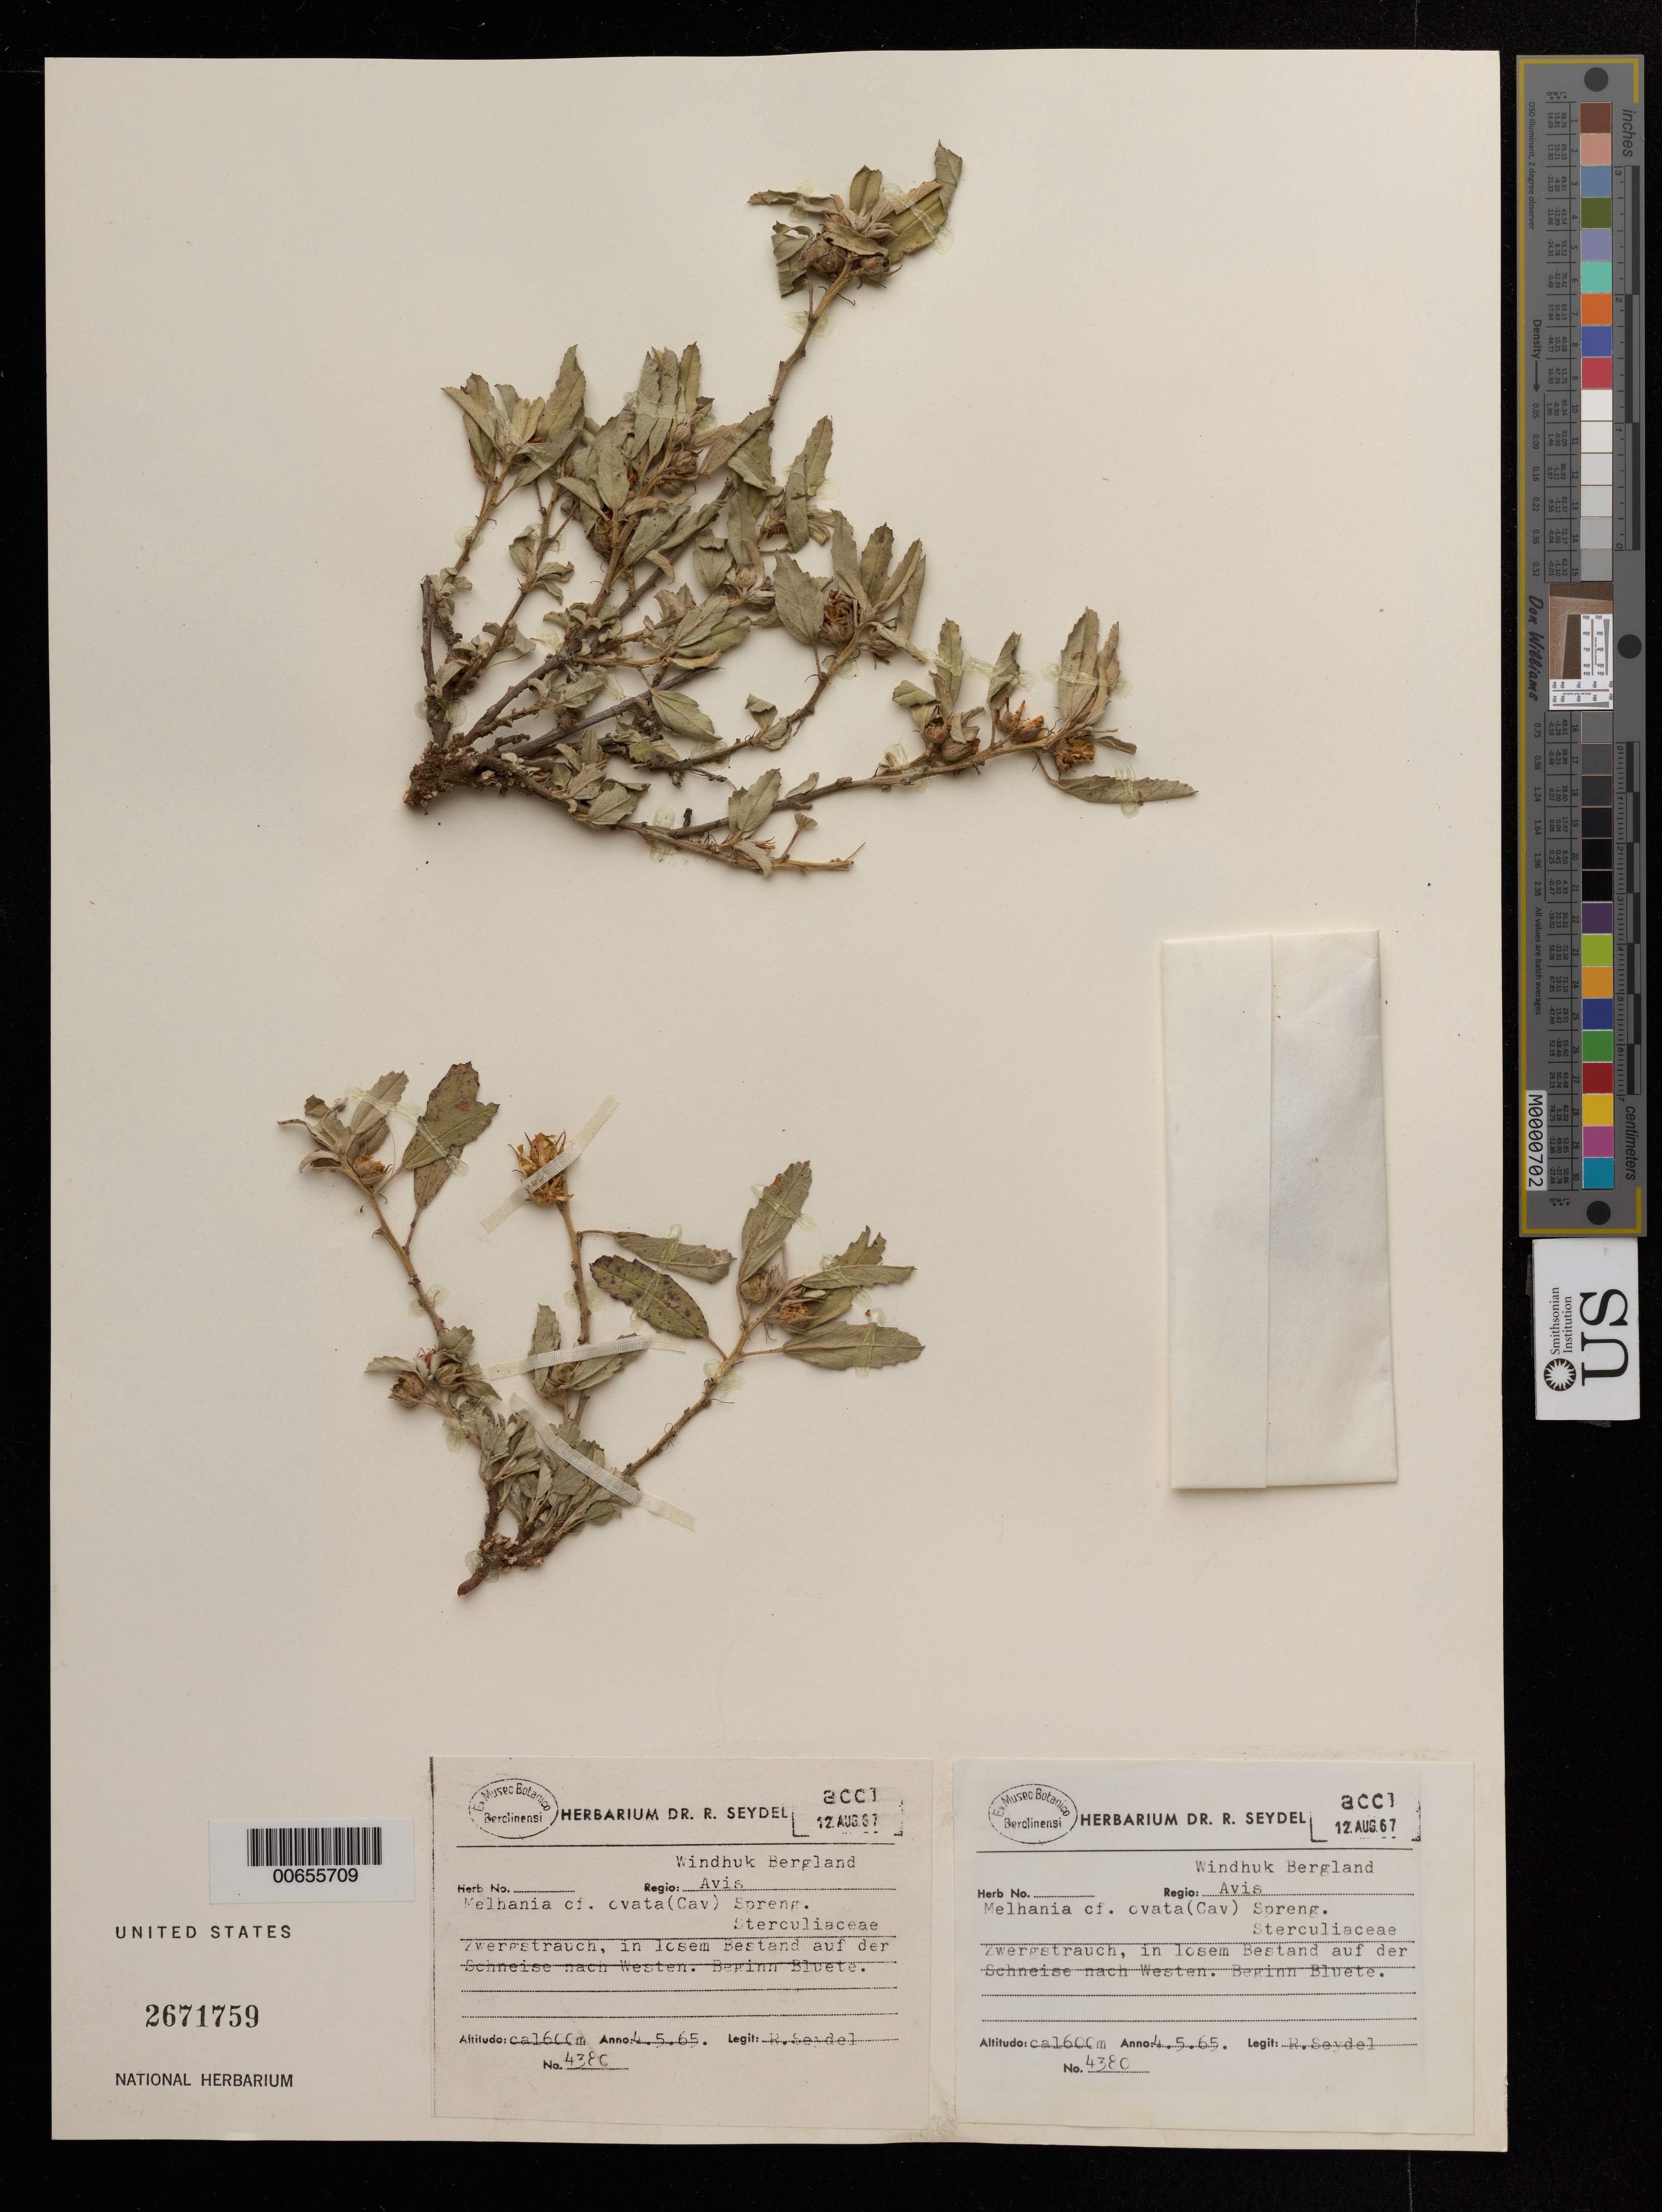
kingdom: Plantae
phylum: Tracheophyta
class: Magnoliopsida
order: Malvales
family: Malvaceae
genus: Melhania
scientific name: Melhania ovata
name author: (Cav.) Spreng.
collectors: R. Seydel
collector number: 4380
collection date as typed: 04 005 1965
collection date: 1965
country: Namibia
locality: Windhuk Bergland, Regio: Avia. Zwergstrauch, in losem Bestand auf der Schneise nach Westen. Beginn Bluete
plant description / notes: US, MO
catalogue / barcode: US 2671759